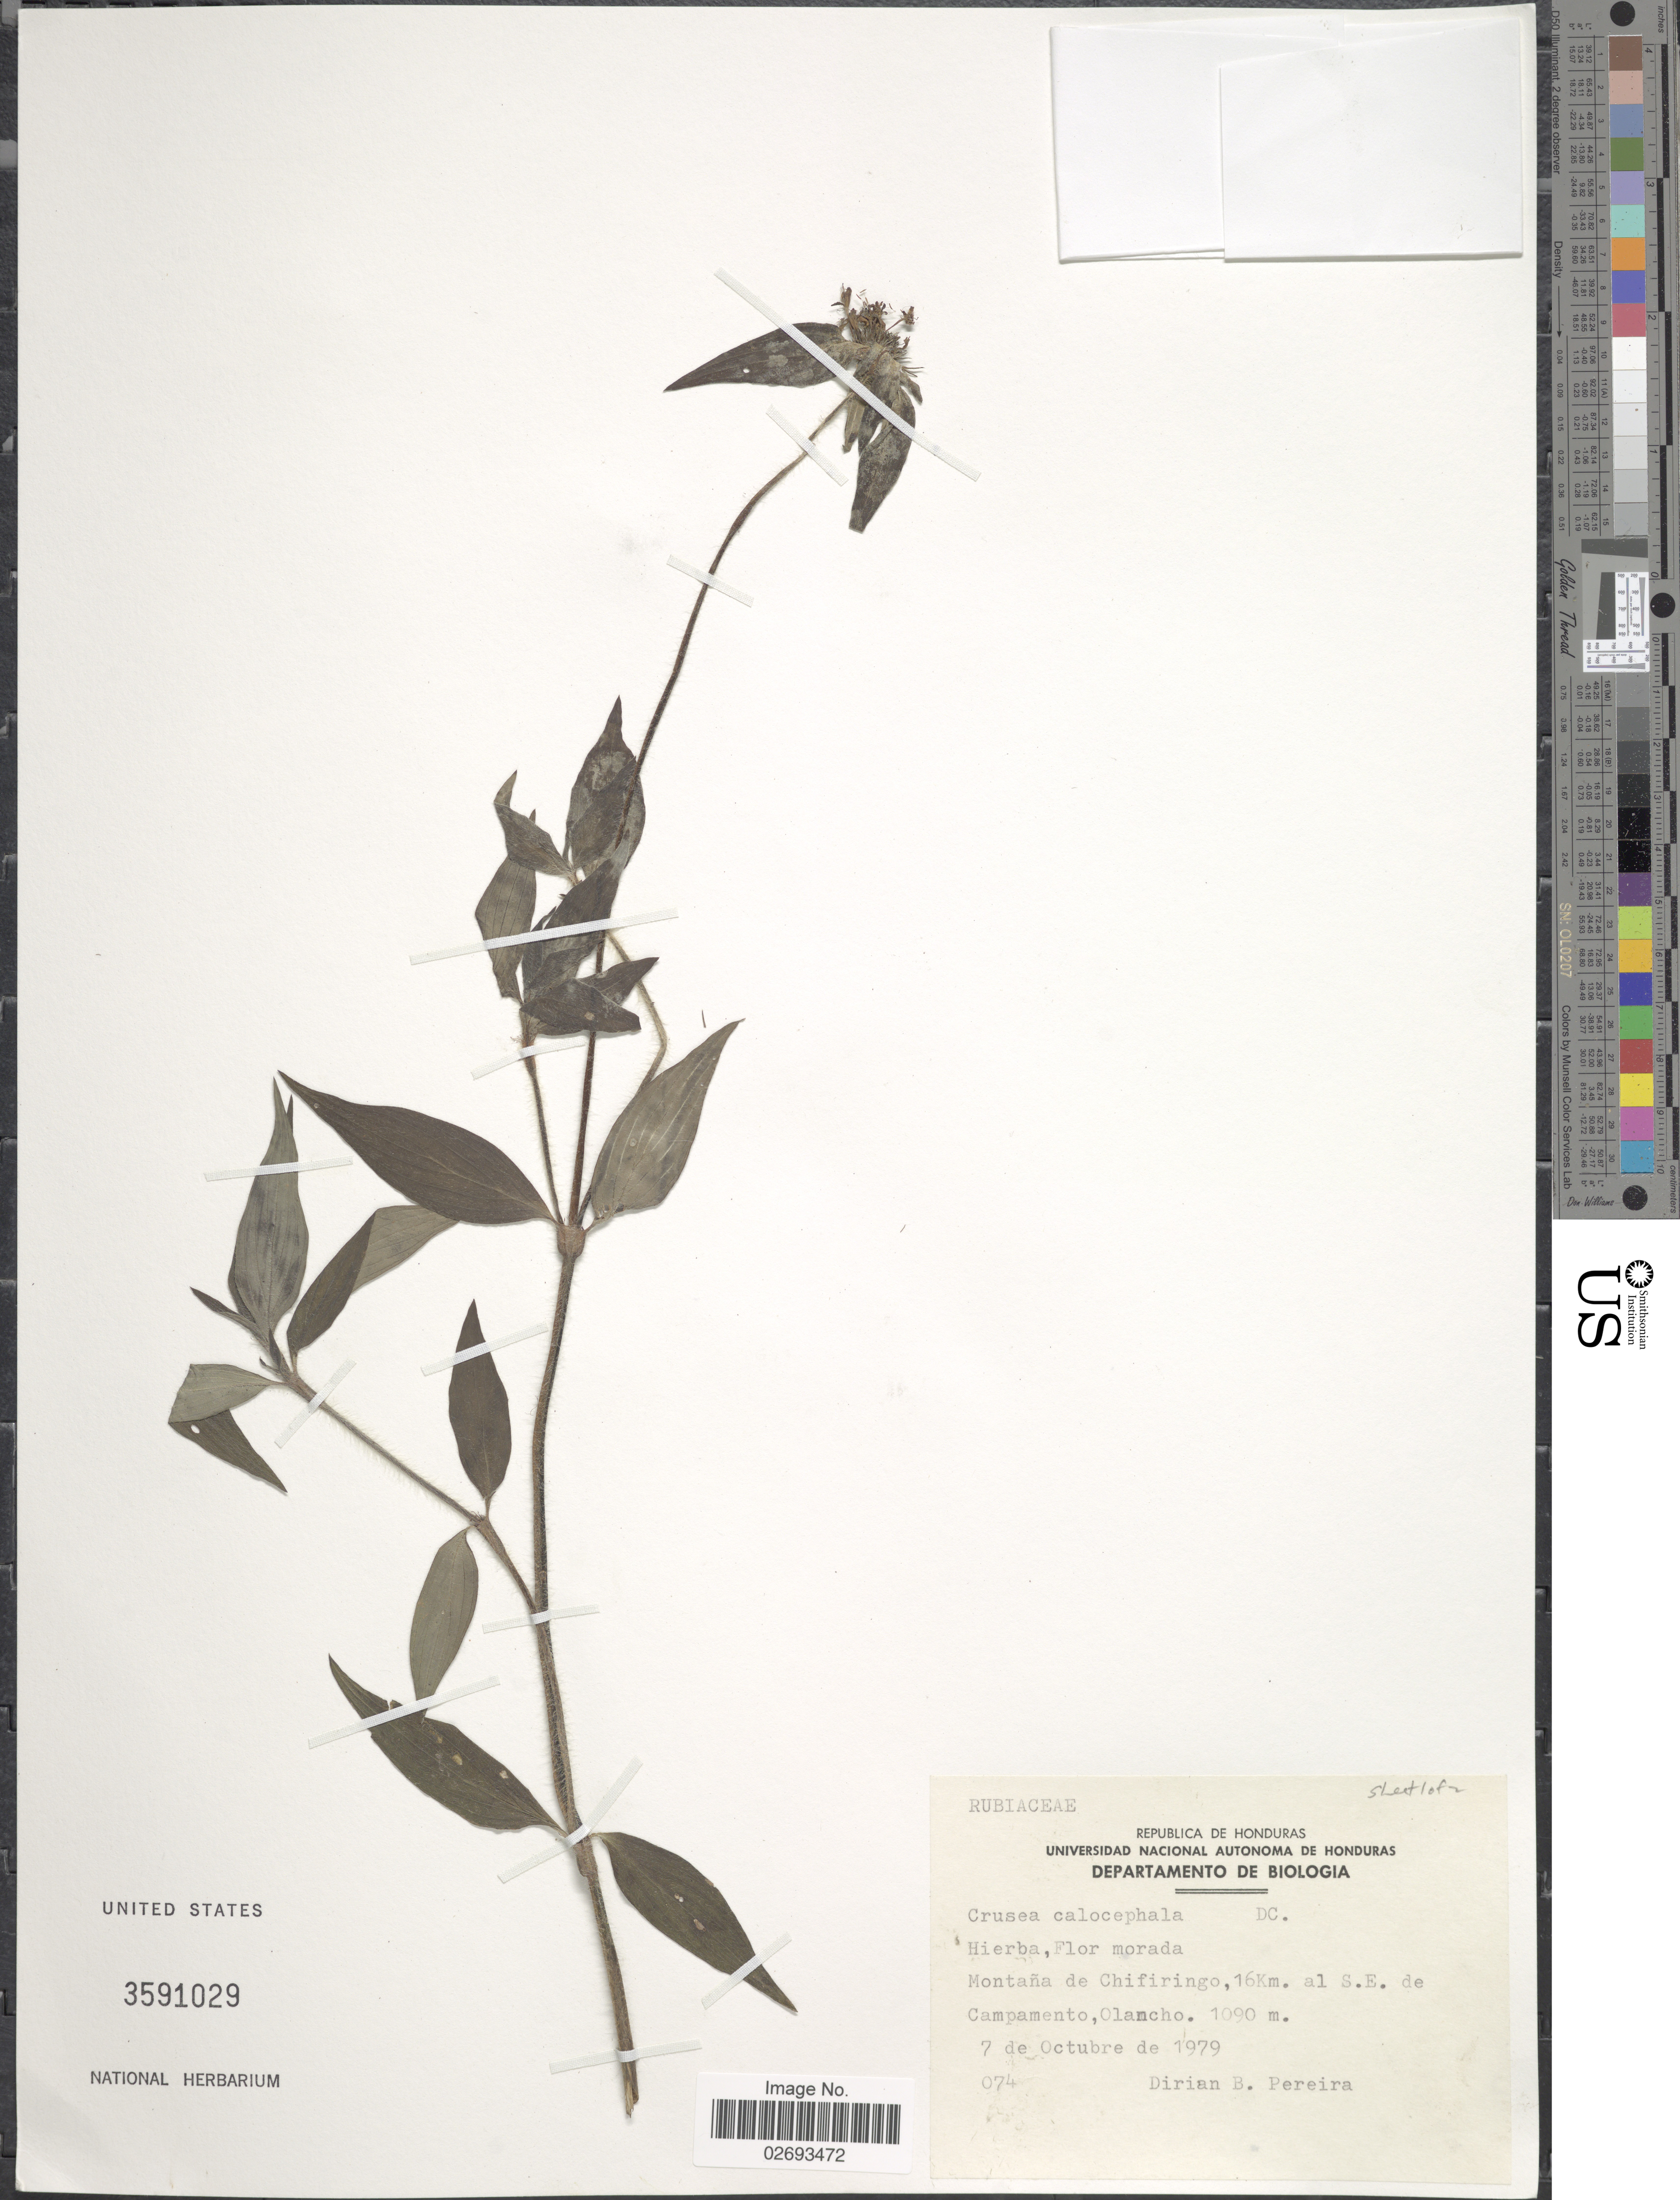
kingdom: Plantae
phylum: Tracheophyta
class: Magnoliopsida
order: Gentianales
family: Rubiaceae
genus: Crusea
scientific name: Crusea calocephala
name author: DC.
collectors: D. Pereira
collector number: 074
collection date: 1979-10-07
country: Honduras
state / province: Olancho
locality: Montana de Chifiringo, 16km. al S.E. de Campamento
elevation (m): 1090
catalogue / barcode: US 3591029